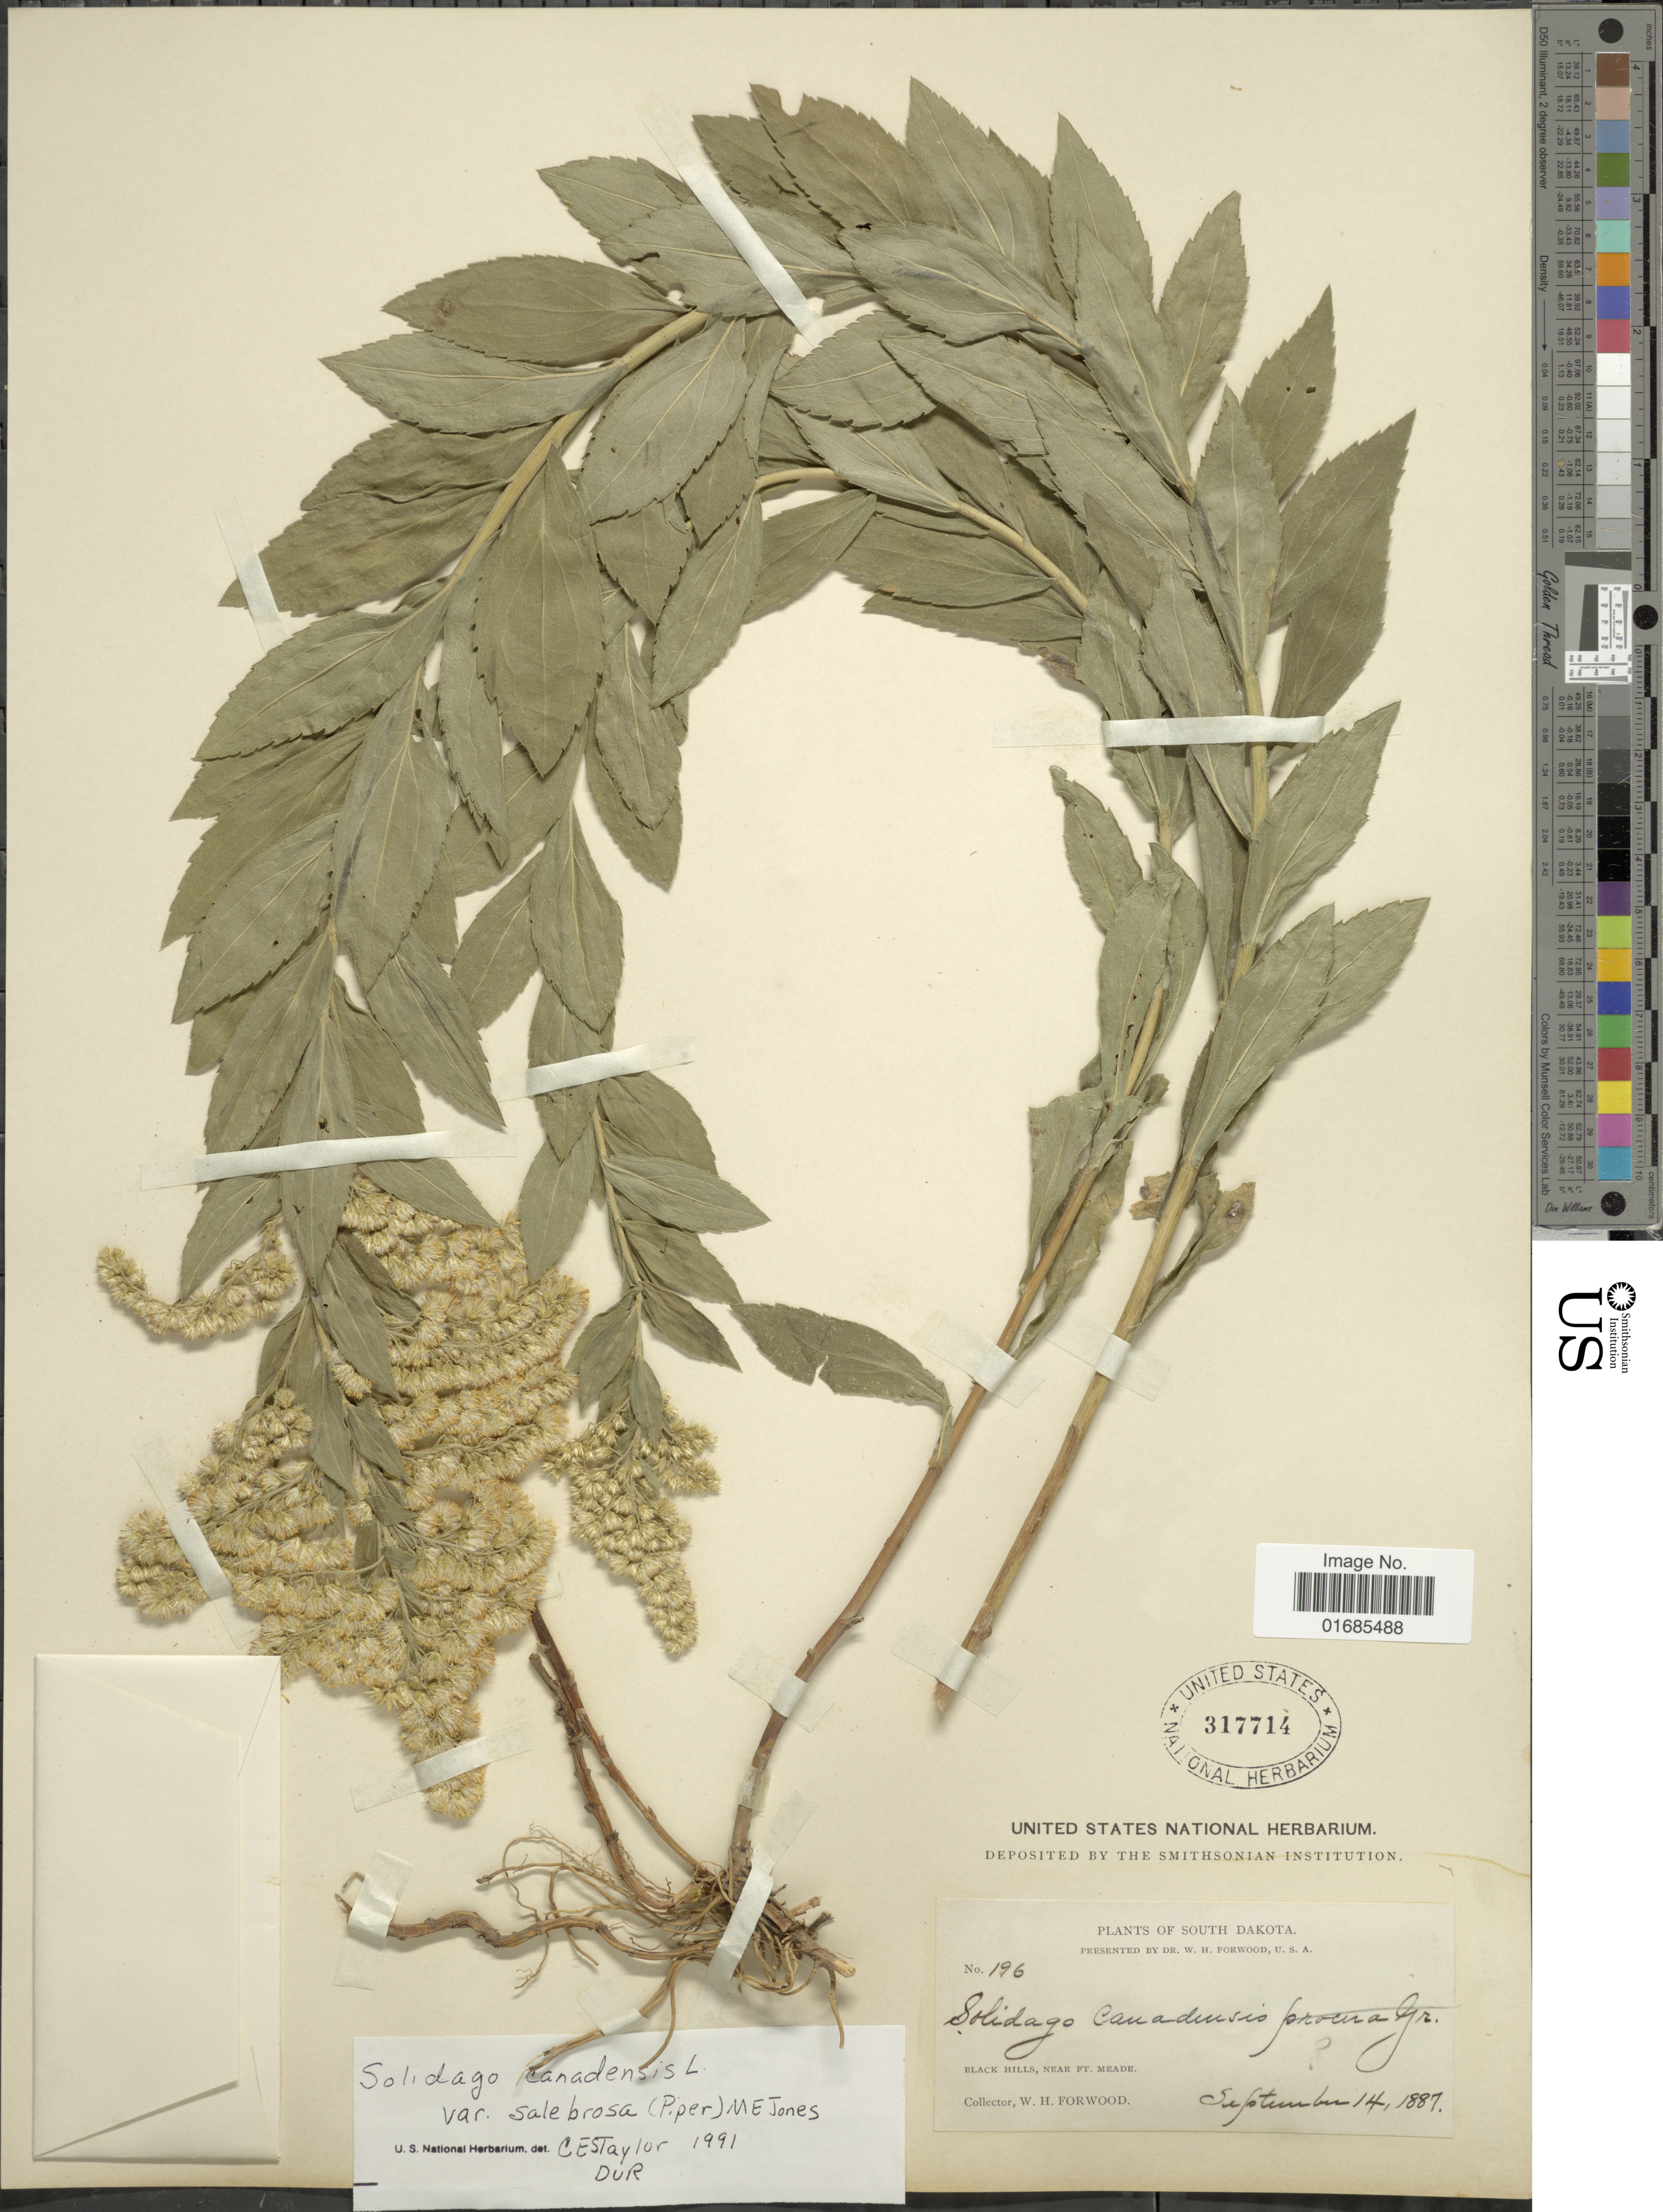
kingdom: Plantae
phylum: Tracheophyta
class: Magnoliopsida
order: Asterales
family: Asteraceae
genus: Solidago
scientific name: Solidago canadensis var. salebrosa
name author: (Piper) M.E. Jones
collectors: W. Forwood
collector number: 196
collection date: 1887-09-14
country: United States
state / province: South Dakota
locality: Black Hills, near Ft. Meade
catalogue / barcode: US 317714